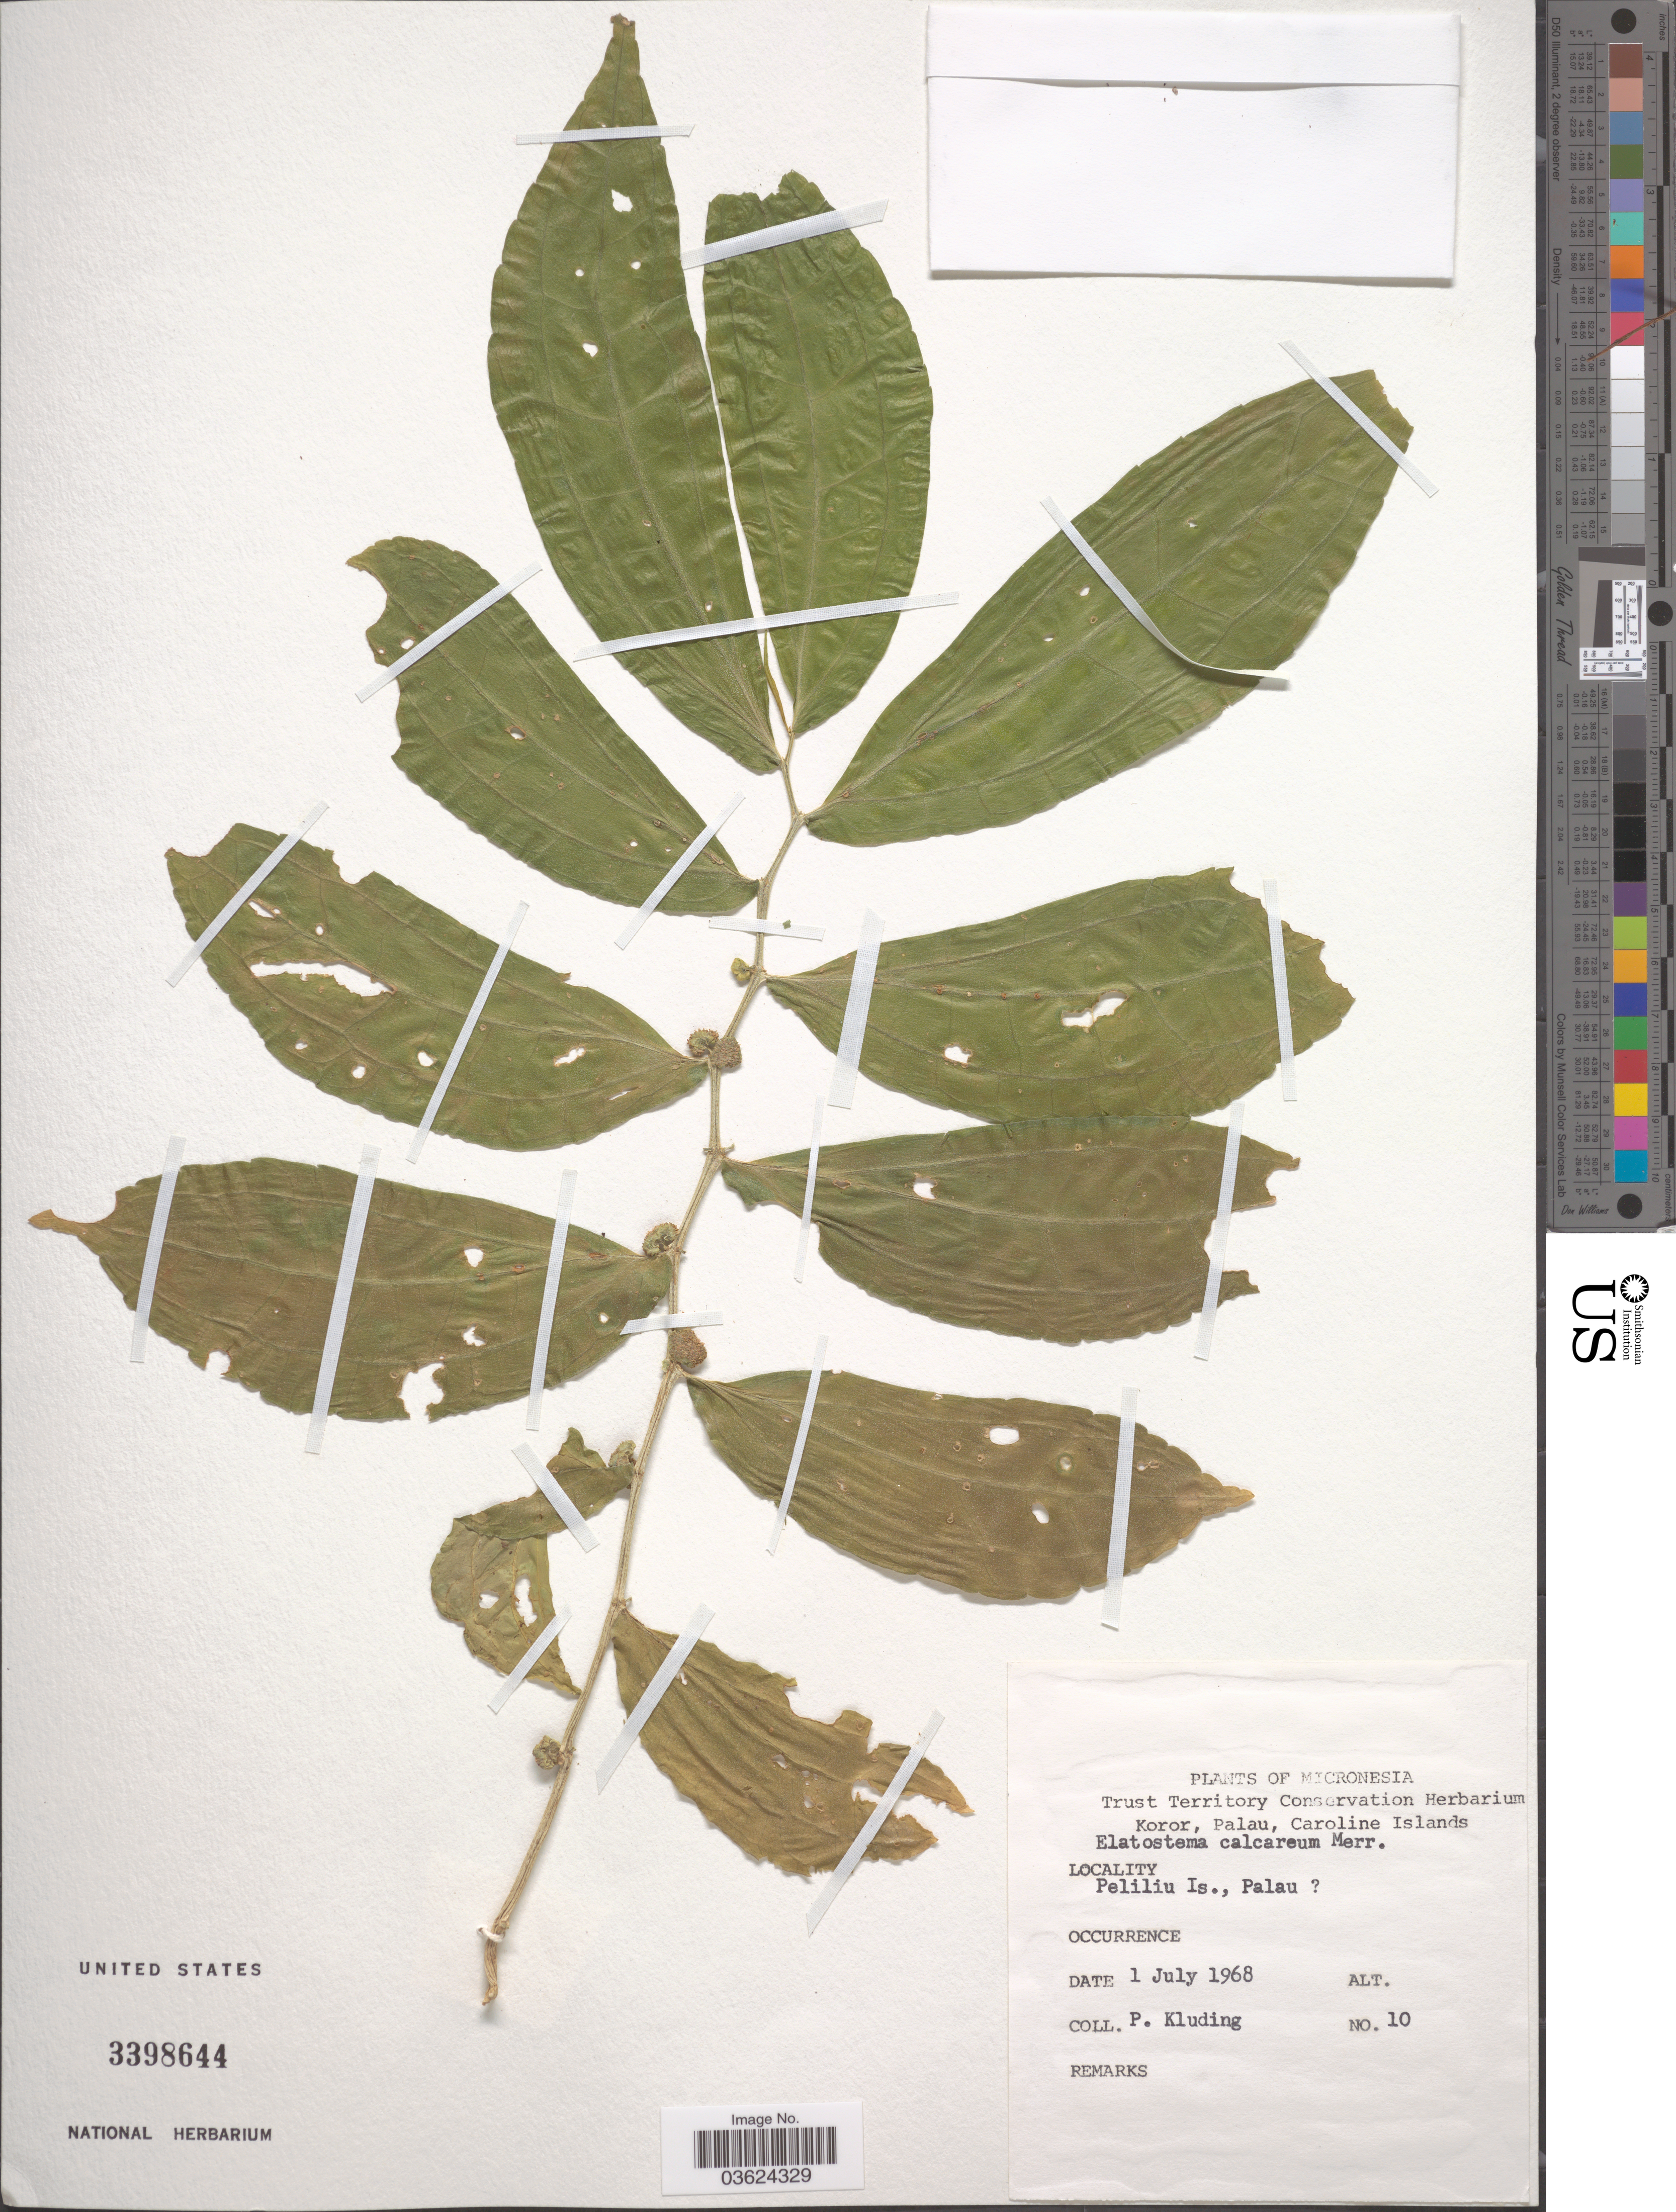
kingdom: Plantae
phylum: Tracheophyta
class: Magnoliopsida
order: Rosales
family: Urticaceae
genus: Elatostema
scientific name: Elatostema calcareum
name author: Merr.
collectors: P. Kluding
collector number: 10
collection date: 1968-07-01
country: Palau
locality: Peliliu Is., Palau [unsure placement]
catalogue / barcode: US 3398644